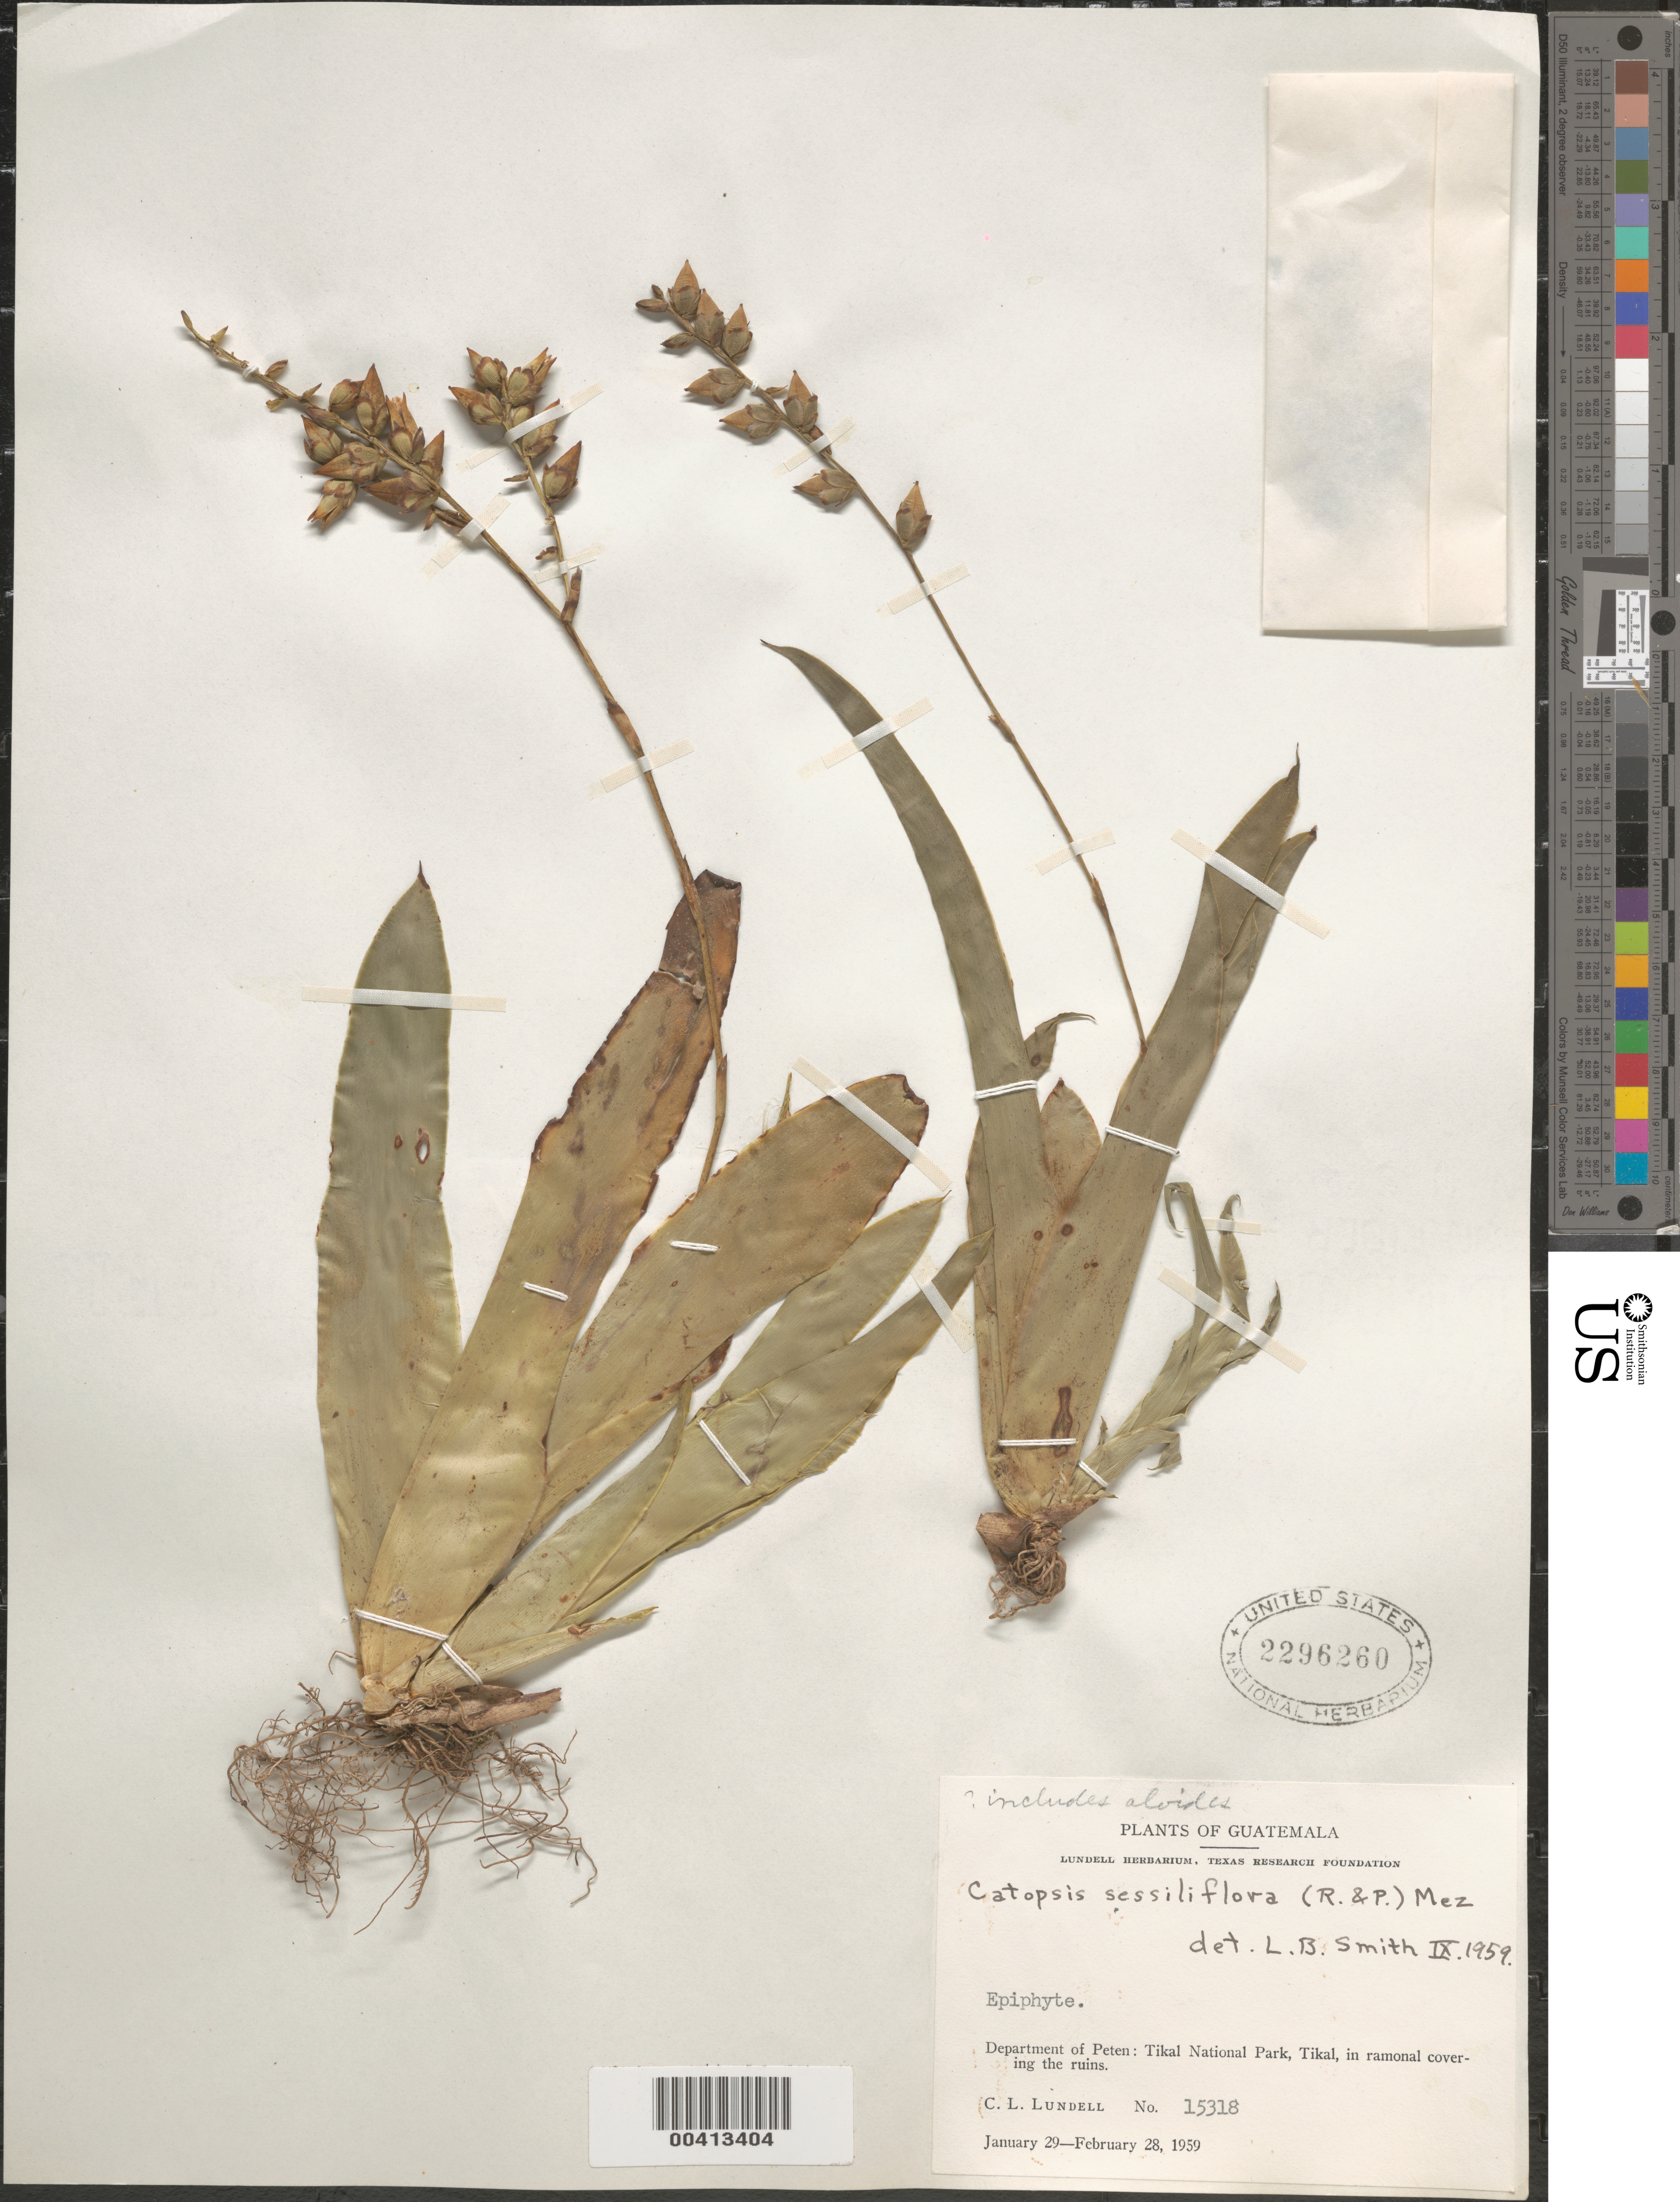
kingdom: Plantae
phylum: Tracheophyta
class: Liliopsida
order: Poales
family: Bromeliaceae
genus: Catopsis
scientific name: Catopsis sessiliflora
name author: (Ruiz & Pav.) Mez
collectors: C. L. Lundell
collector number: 15318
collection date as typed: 29 Jan 1959 to 28 Feb 1959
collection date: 1959-01-29/1959-02-28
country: Guatemala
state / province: El Petén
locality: Tikal National Park, Tikal, in ramonal covering the ruins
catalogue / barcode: US 2296260